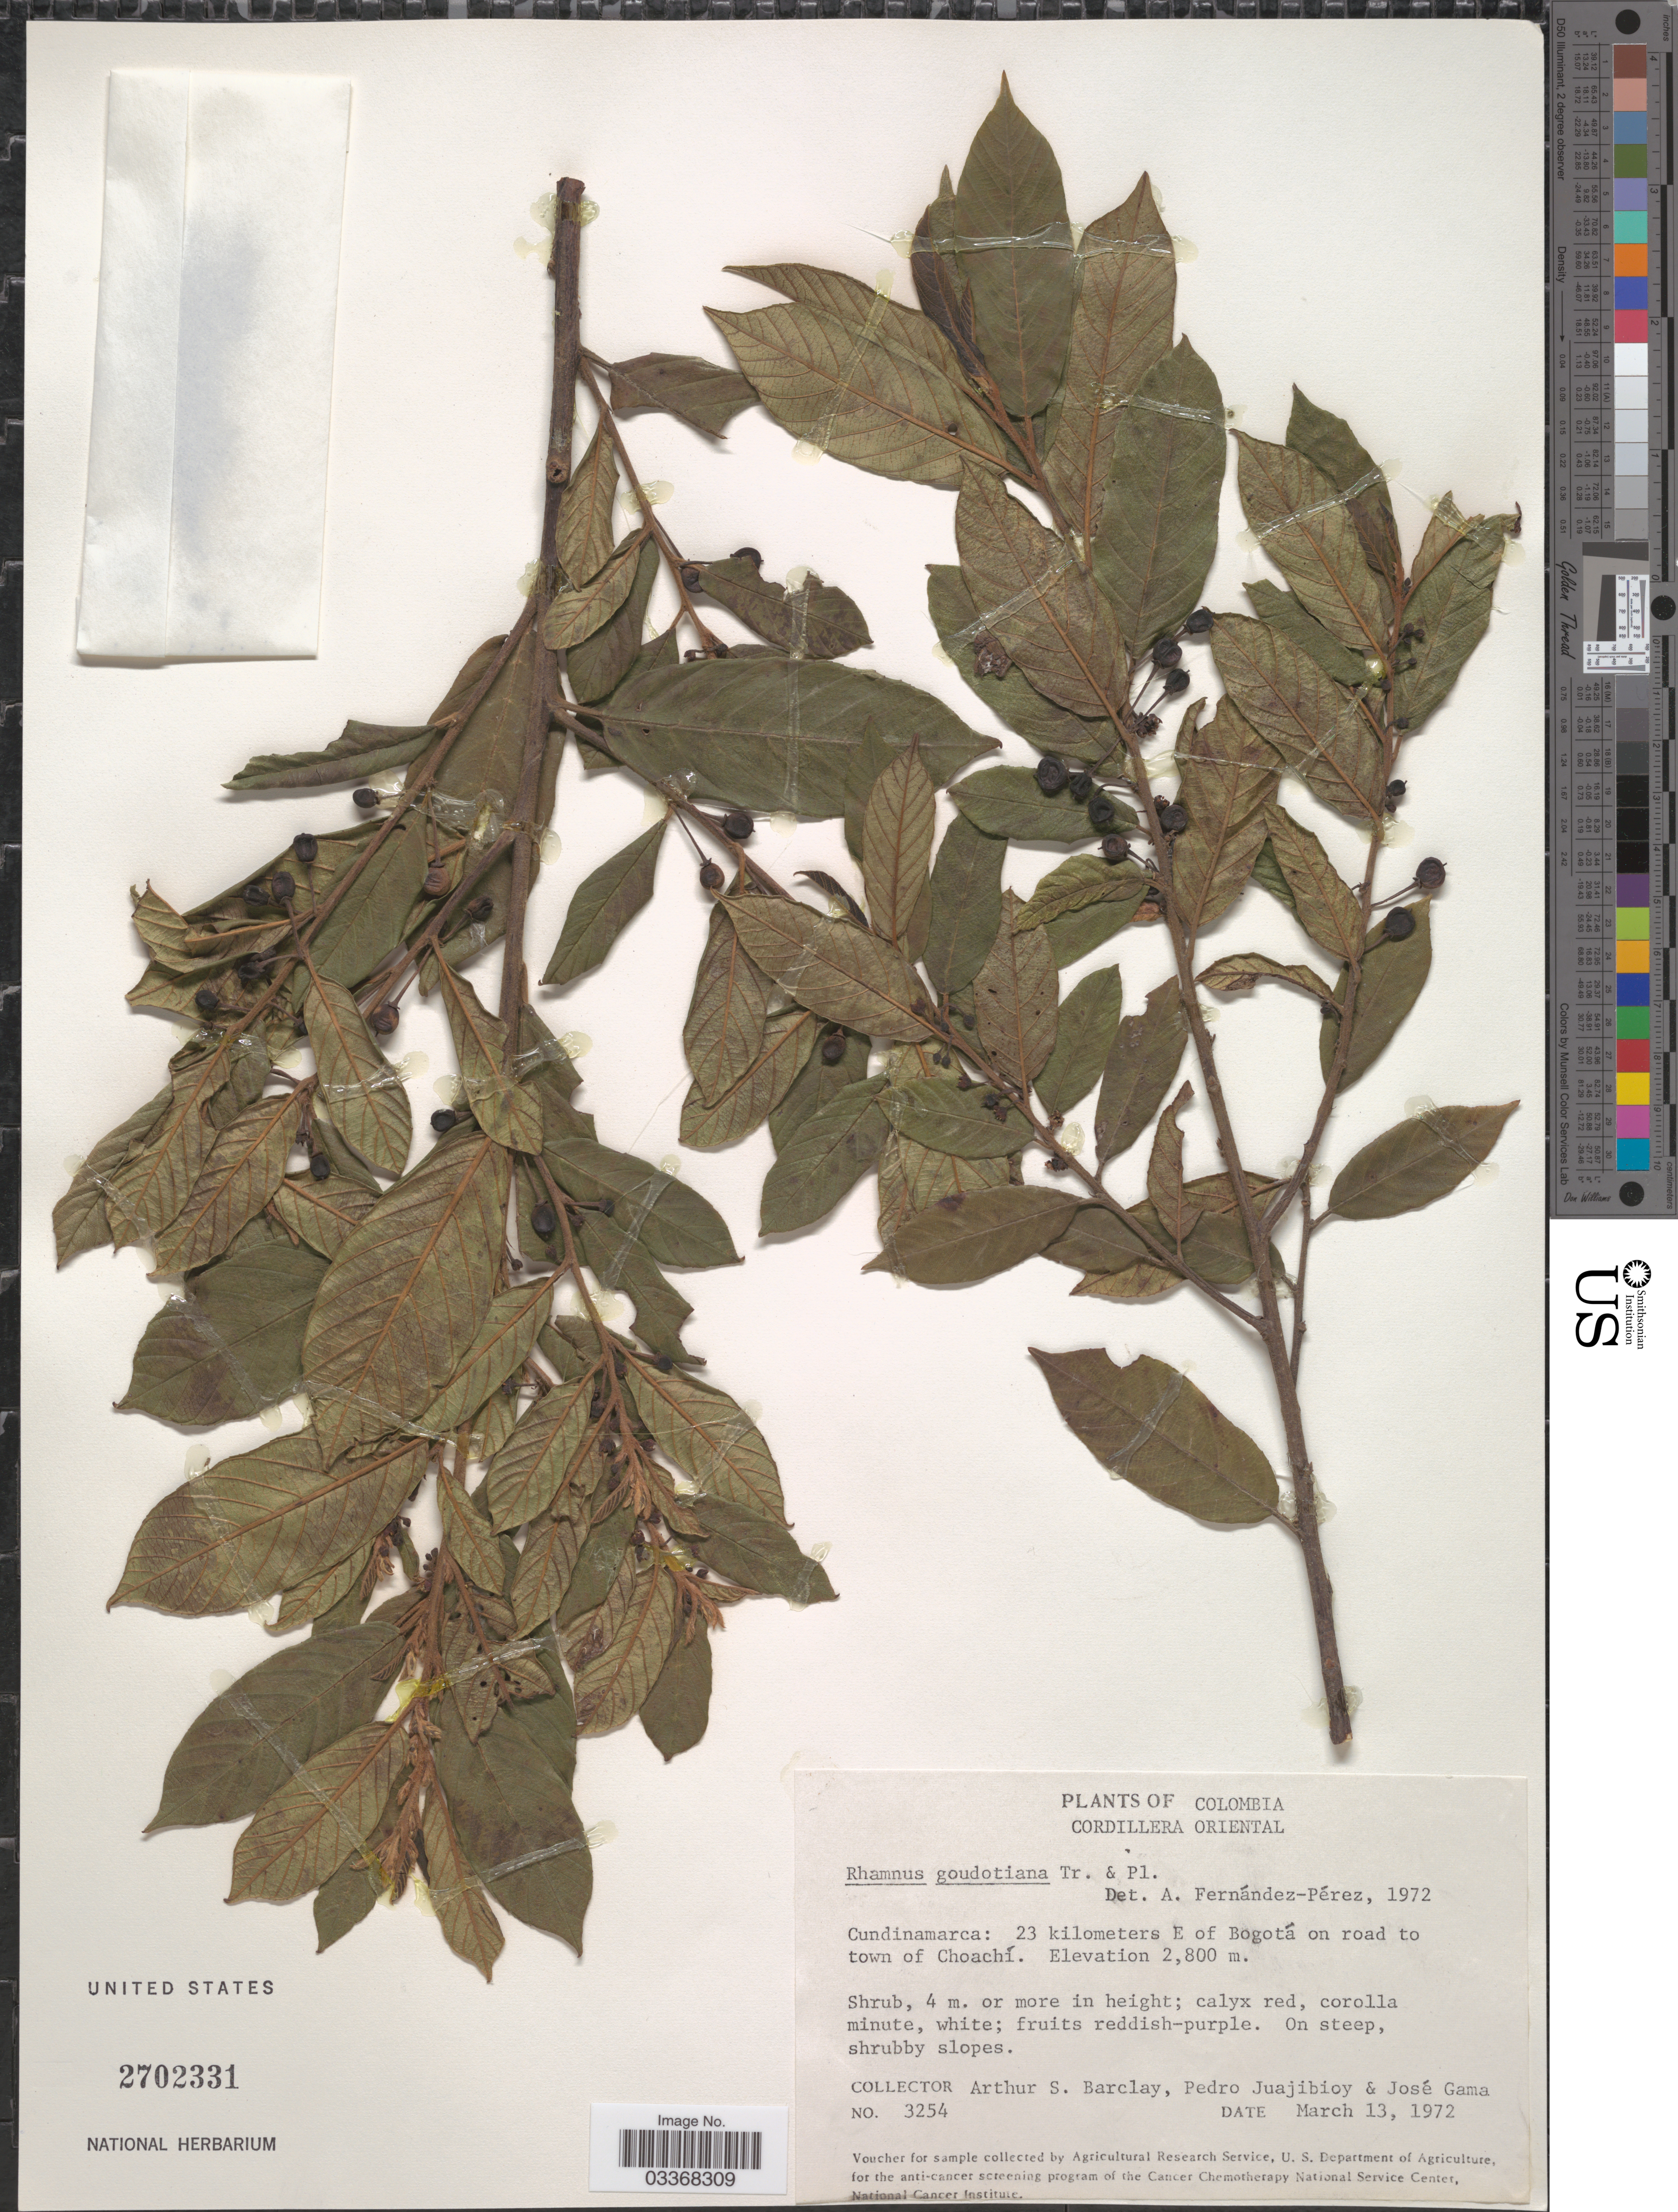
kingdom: Plantae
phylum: Tracheophyta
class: Magnoliopsida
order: Rosales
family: Rhamnaceae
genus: Frangula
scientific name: Frangula goudotiana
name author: (Triana & Planch.) Grubov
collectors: A. S. Barclay, P. Juajibioy & J. Gama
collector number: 3254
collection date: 1972-03-13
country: Colombia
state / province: Cundinamarca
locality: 23 kilometers E of Bogotá on road to town of Choachí.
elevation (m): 2800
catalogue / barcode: US 2702331